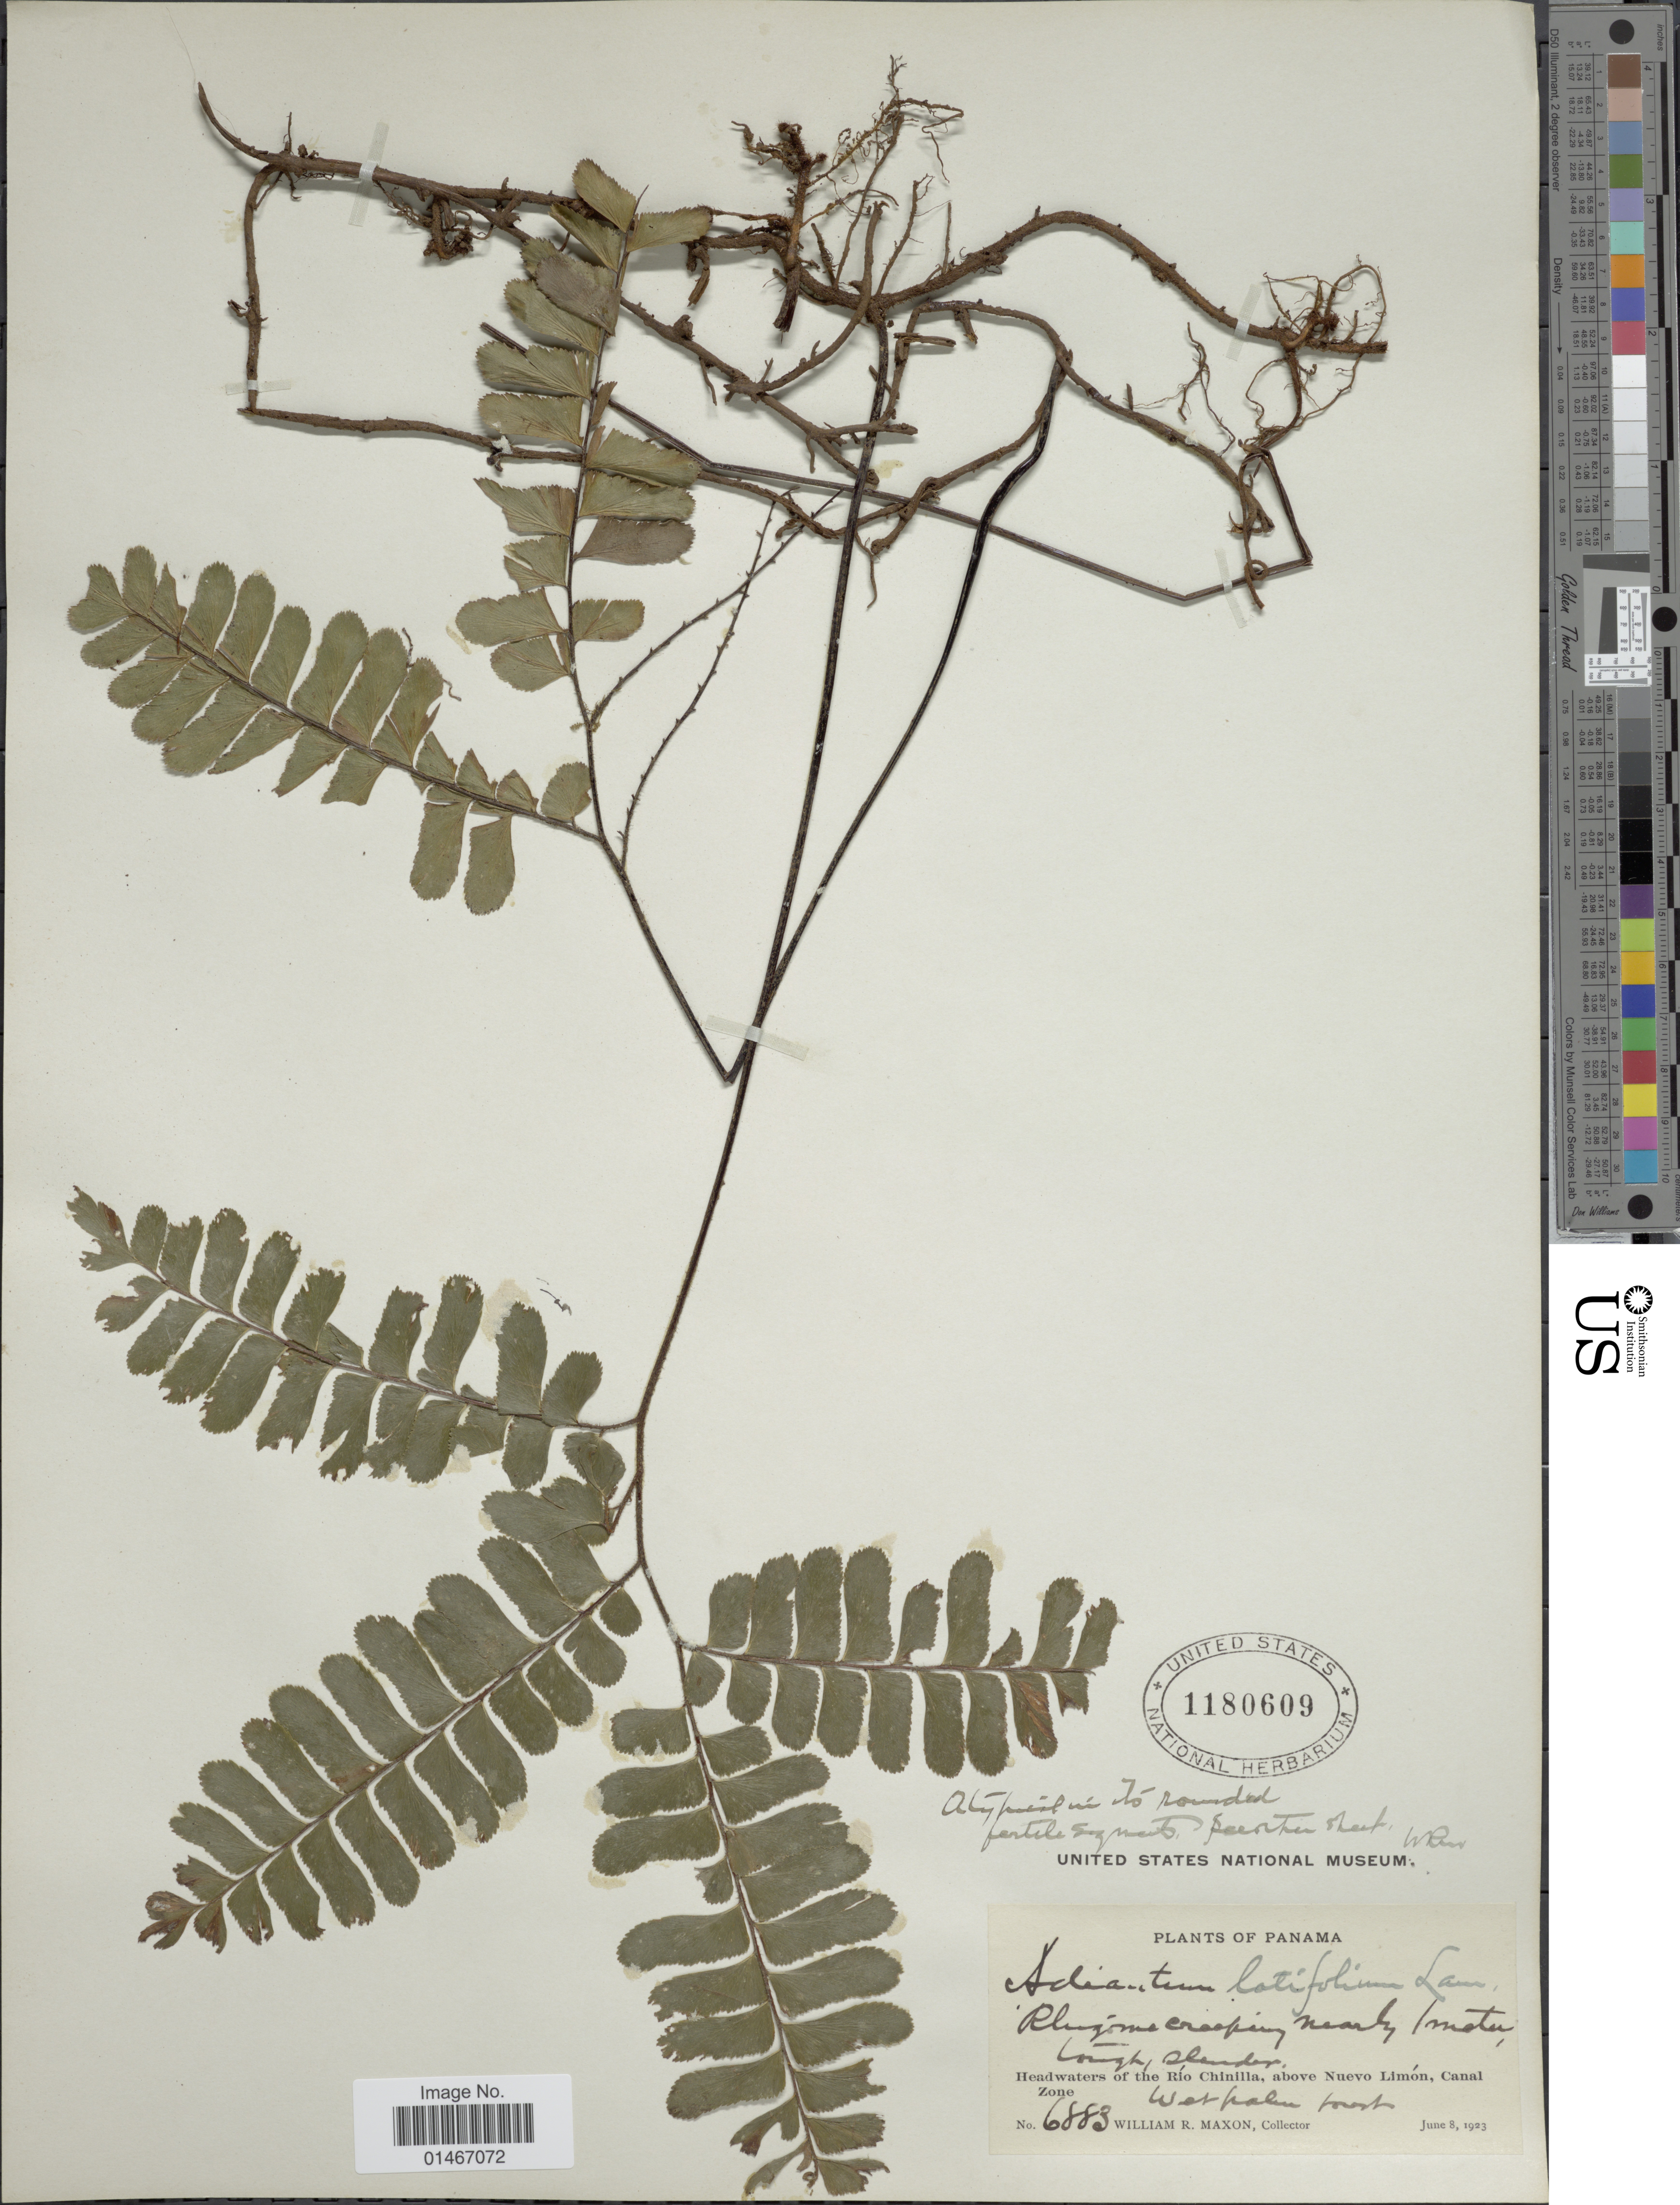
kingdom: Plantae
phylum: Tracheophyta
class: Polypodiopsida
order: Polypodiales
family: Pteridaceae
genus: Adiantum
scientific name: Adiantum latifolium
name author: Lam.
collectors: W. R. Maxon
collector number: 6883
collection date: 1923-06-08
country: Panama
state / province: Colón / Panamá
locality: Headwaters of the Rio Chinilla, above Nuevo Limon, Canal Zone.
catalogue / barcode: US 1180609